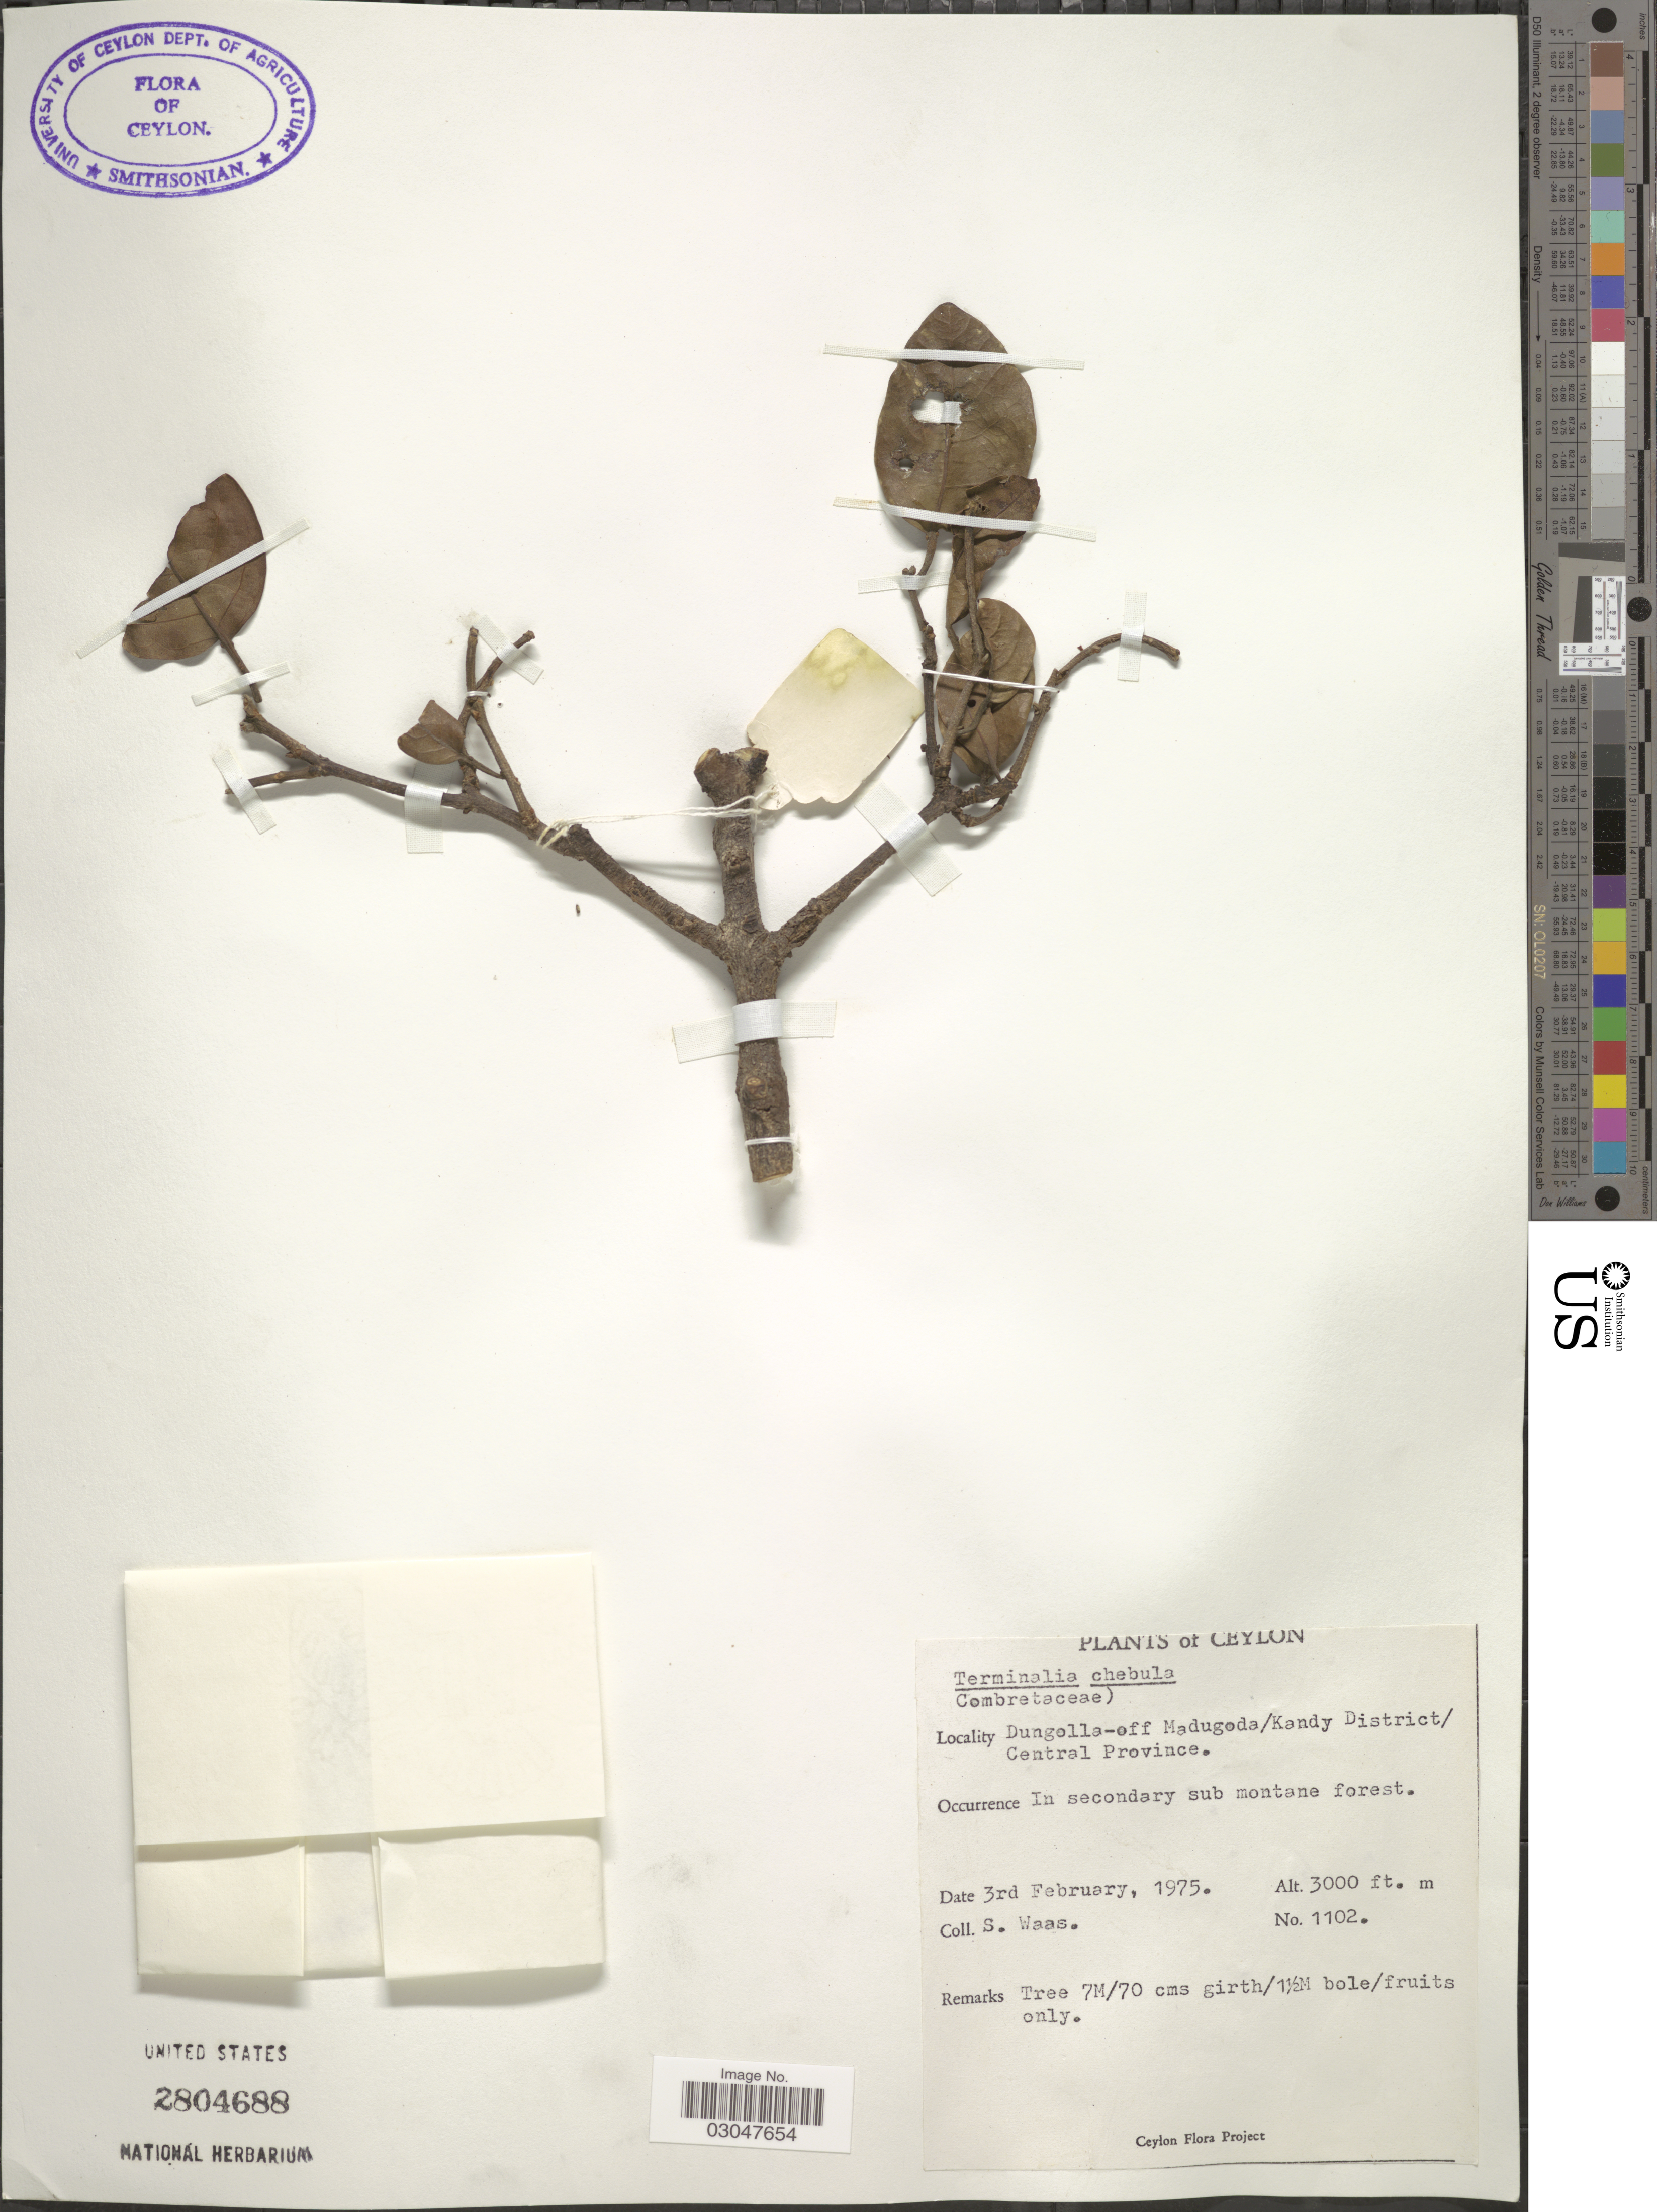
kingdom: Plantae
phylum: Tracheophyta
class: Magnoliopsida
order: Myrtales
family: Combretaceae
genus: Terminalia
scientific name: Terminalia chebula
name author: Retz.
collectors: S. Waas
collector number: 1102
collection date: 1975-02-03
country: Sri Lanka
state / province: Central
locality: Ceylon. Dungolla-off Madugoda/Kandy District.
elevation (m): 914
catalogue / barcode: US 2804688